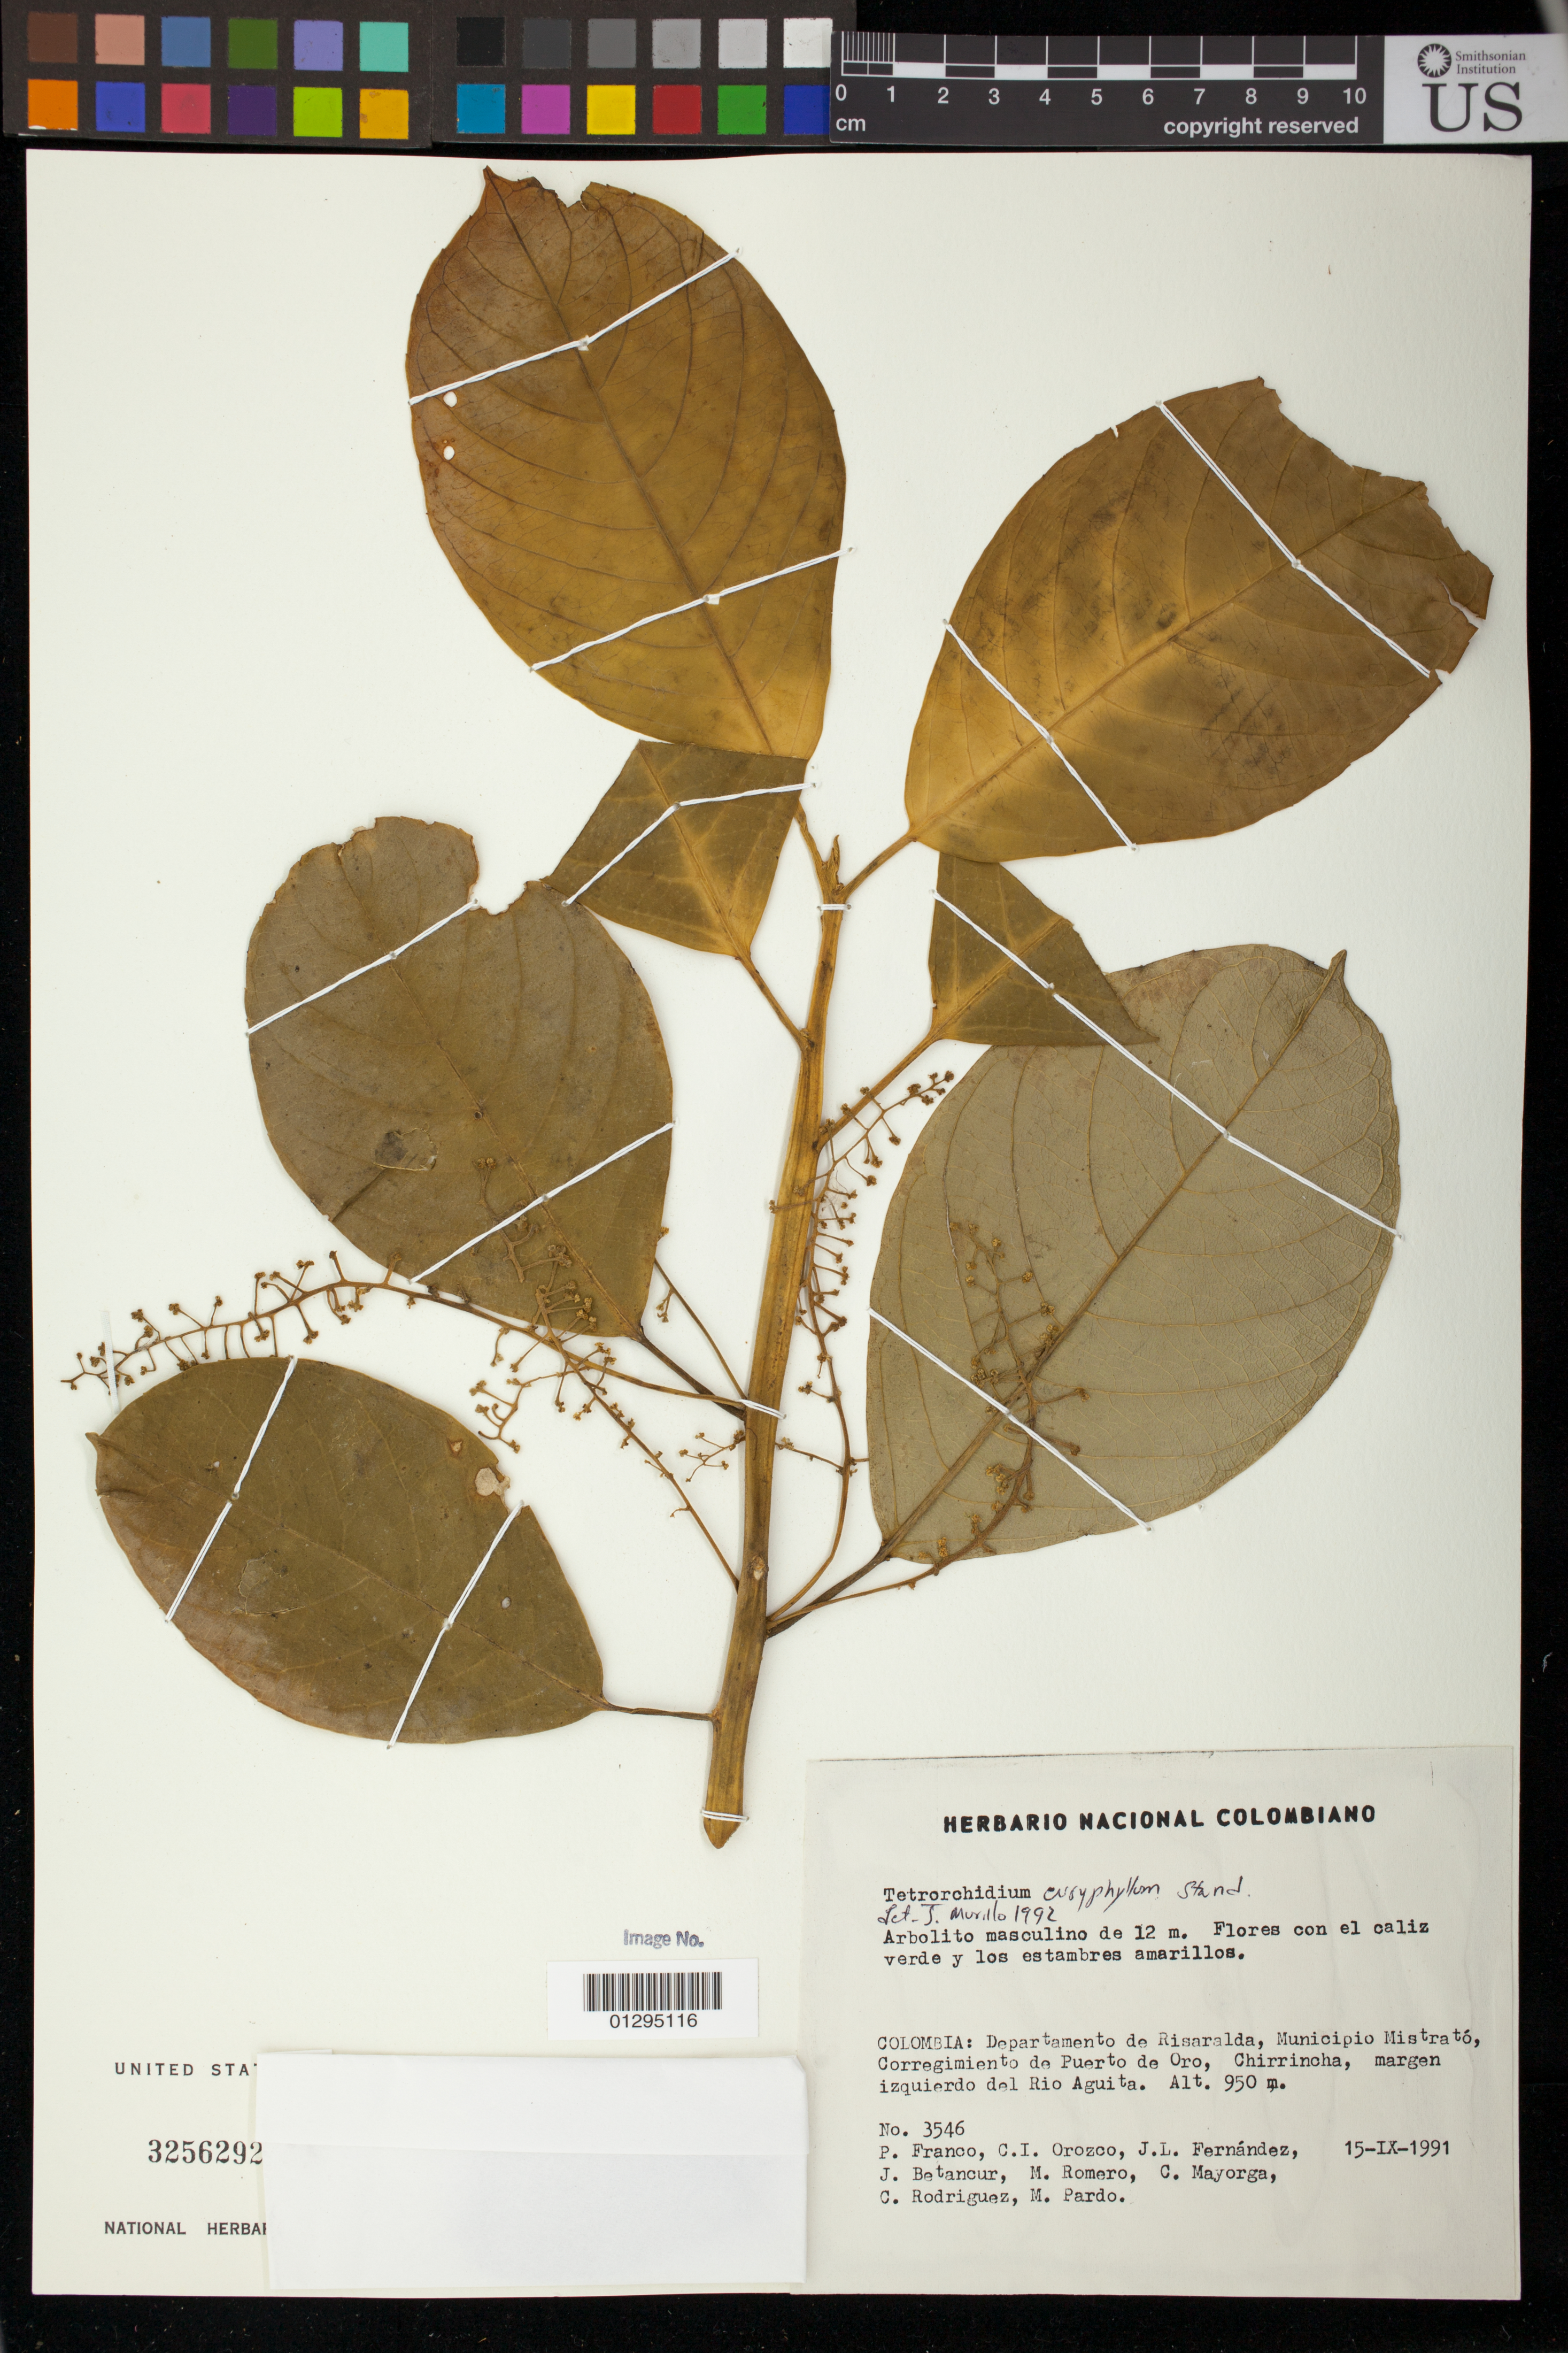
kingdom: Plantae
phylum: Tracheophyta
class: Magnoliopsida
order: Malpighiales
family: Euphorbiaceae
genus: Tetrorchidium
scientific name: Tetrorchidium euryphyllum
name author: Standl.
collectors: P. Franco, C. I. Orozco, J. Fernandez, J. Bentacur, M. Romero, C. Mayorga, C. Rodríguez & M. Pardo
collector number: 3546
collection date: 1991-09-15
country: Colombia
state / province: Risaralda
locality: Municipio Mistrato, Corregimiento de Puerto de Oro, Chirrincha, margen izquierdo del Rio Aguita.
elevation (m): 950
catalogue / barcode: US 3256292